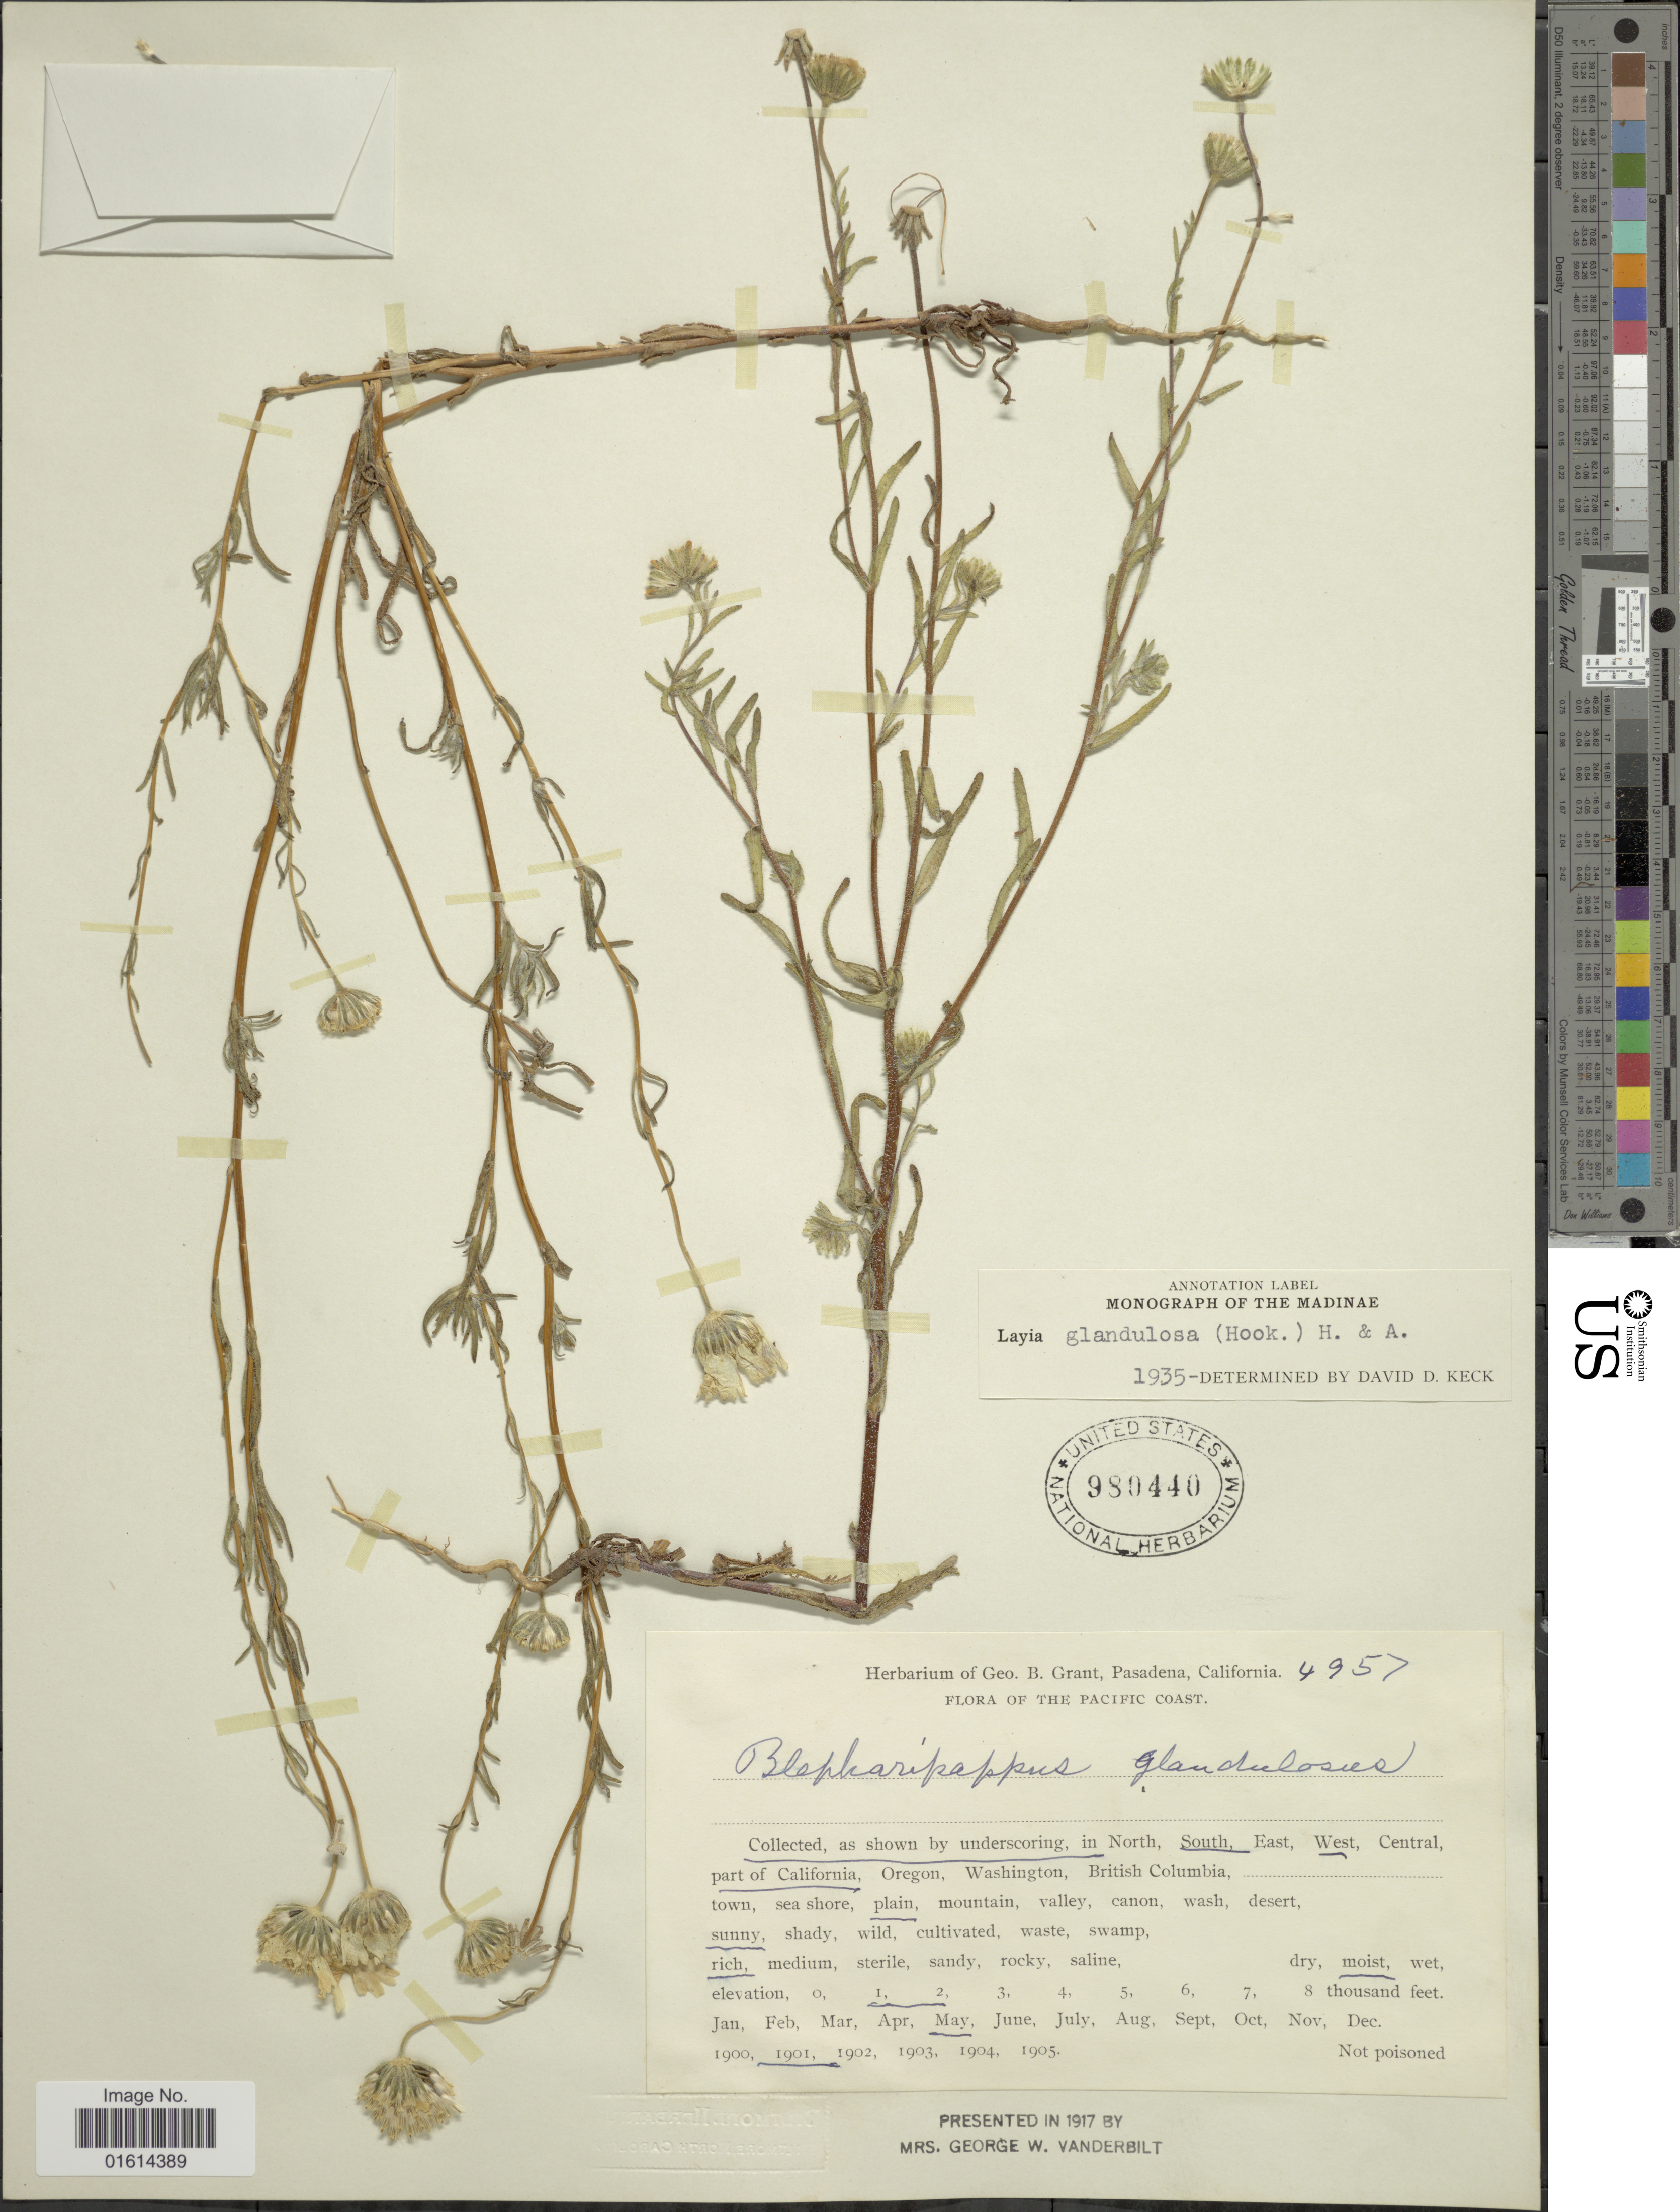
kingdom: Plantae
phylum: Tracheophyta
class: Magnoliopsida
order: Asterales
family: Asteraceae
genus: Layia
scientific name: Layia glandulosa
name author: Hook. & Arn.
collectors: ex herb. G. B. Grant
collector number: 4957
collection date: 1901-05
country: United States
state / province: California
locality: South, West part of California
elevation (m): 305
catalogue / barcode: US 980440